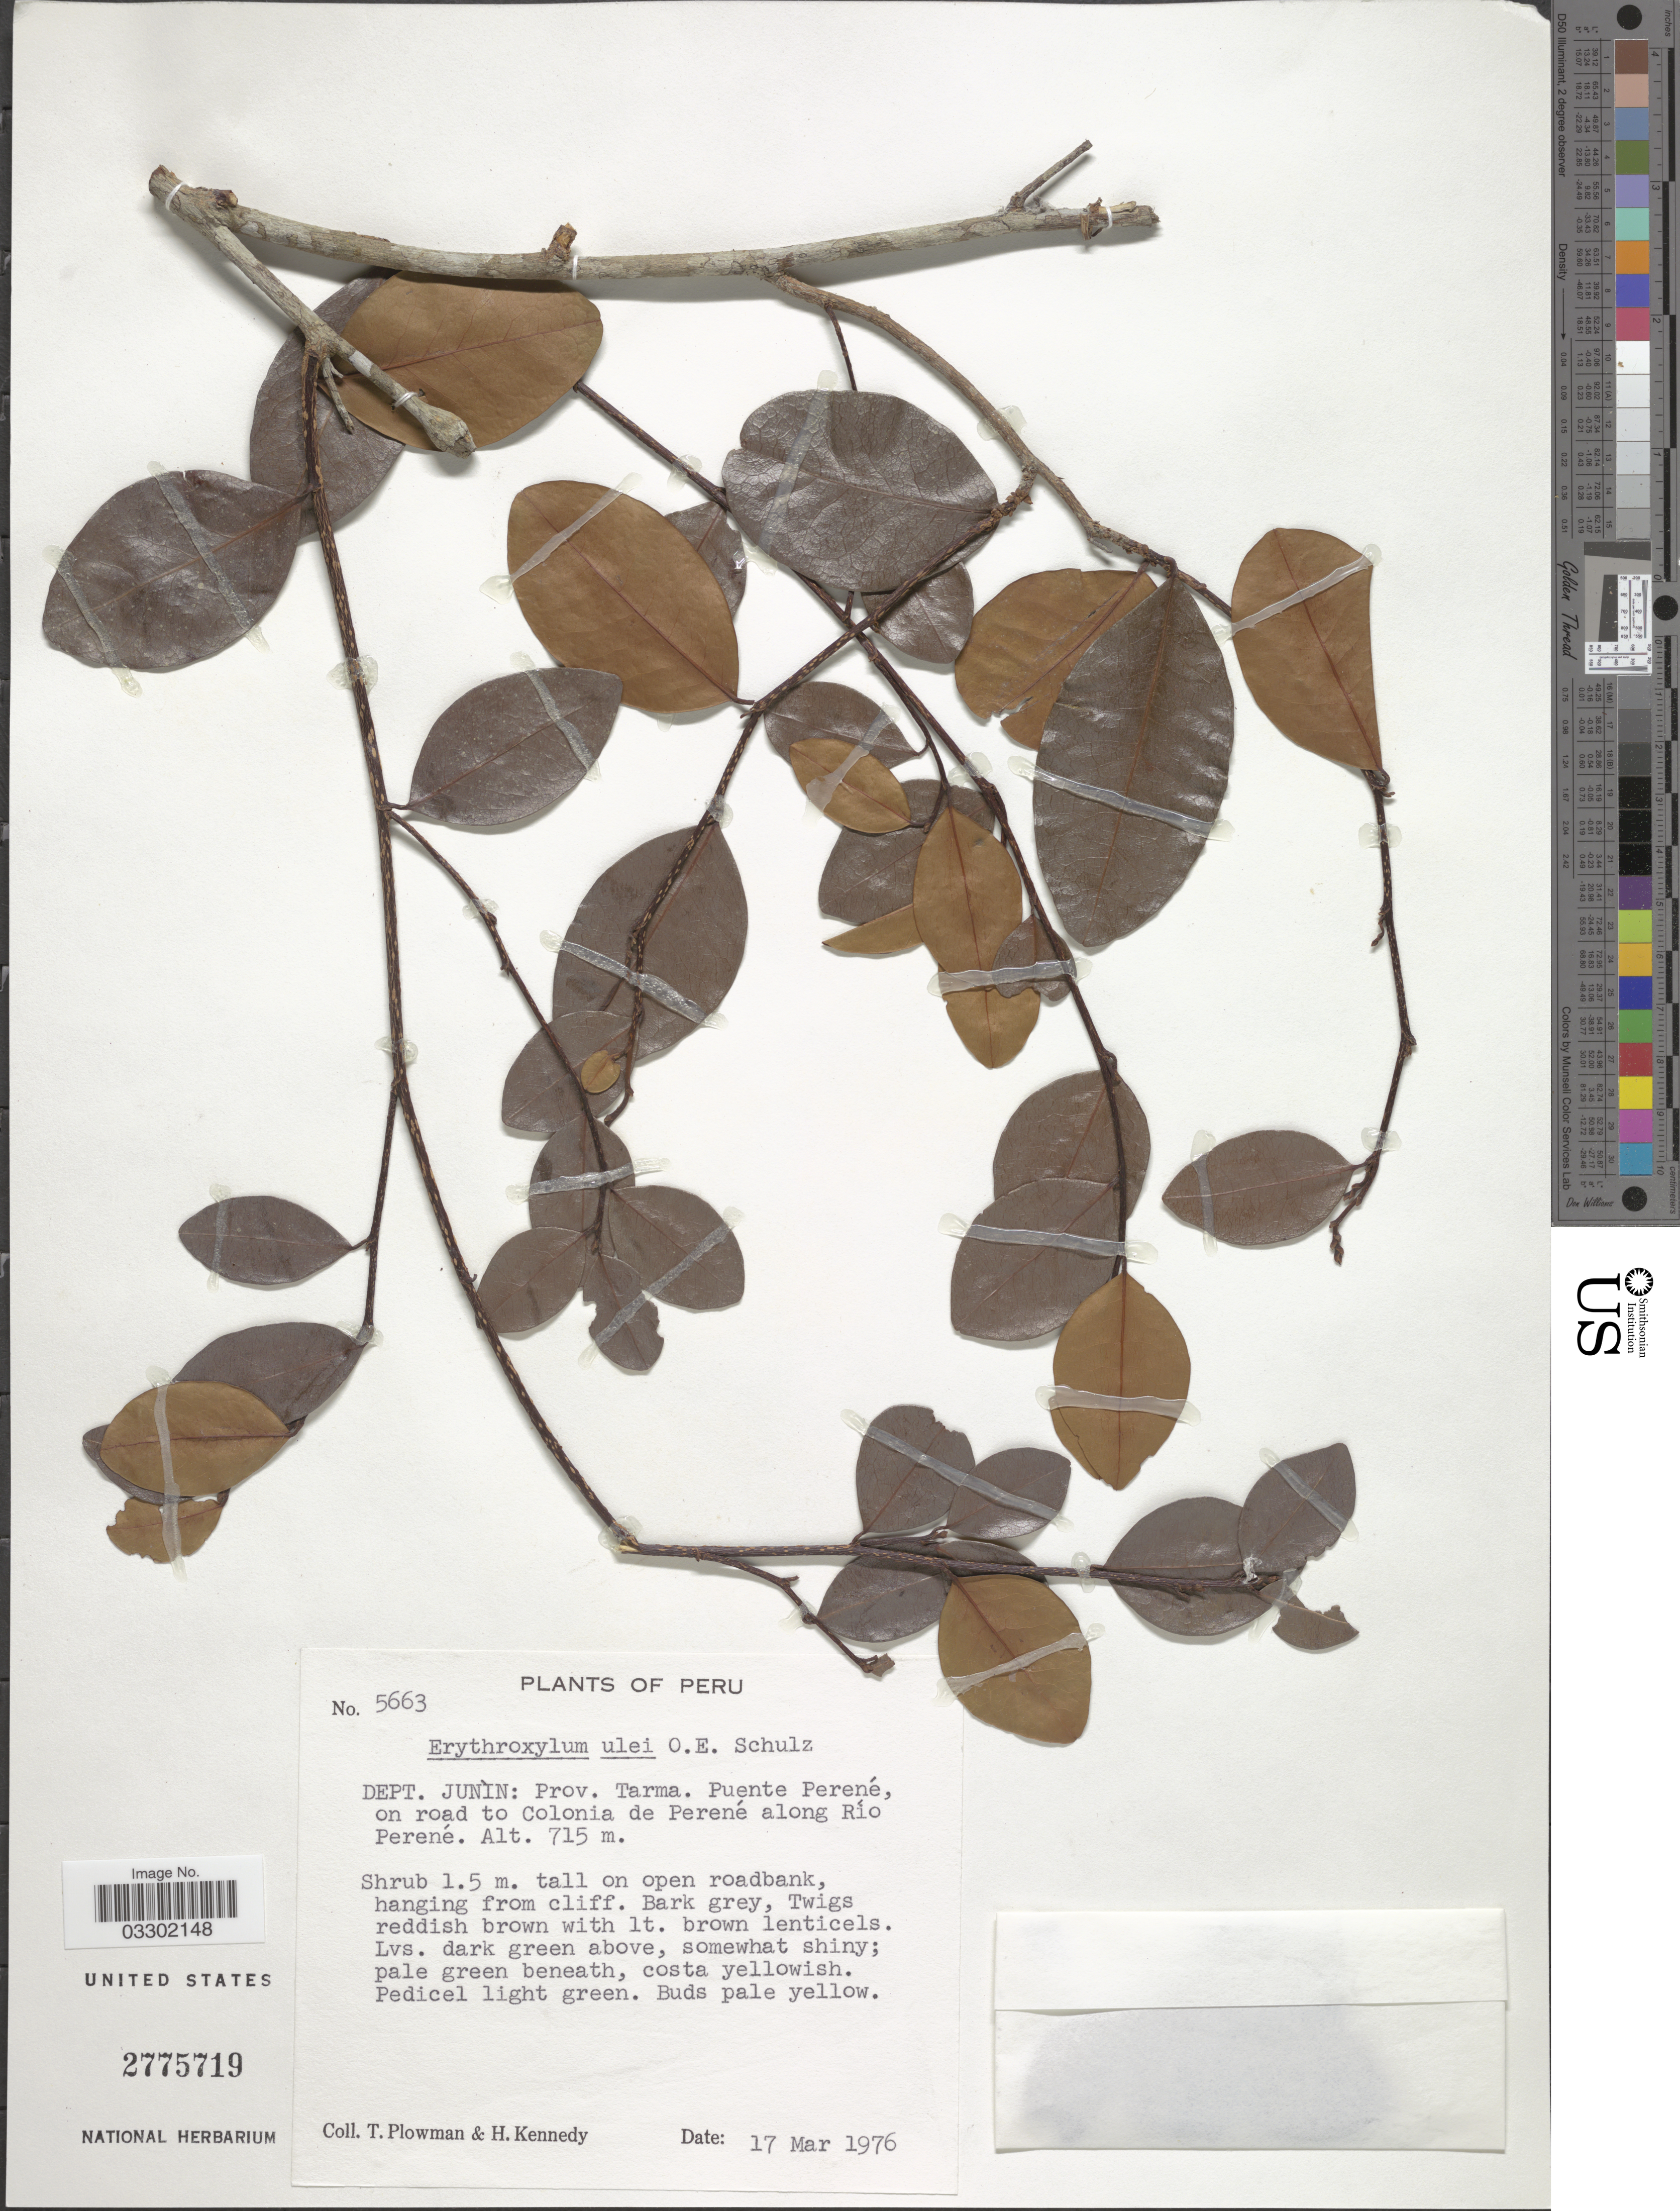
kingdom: Plantae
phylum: Tracheophyta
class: Magnoliopsida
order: Malpighiales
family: Erythroxylaceae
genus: Erythroxylum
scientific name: Erythroxylum ulei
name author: O.E. Schulz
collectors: T. Plowman & H. Kennedy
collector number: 5663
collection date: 1976-03-17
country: Peru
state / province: Junín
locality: Dept. Junín: Prov. Tarma. Puente Perené on road to Colonia de Perené along Río Perené.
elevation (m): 715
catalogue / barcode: US 2775719